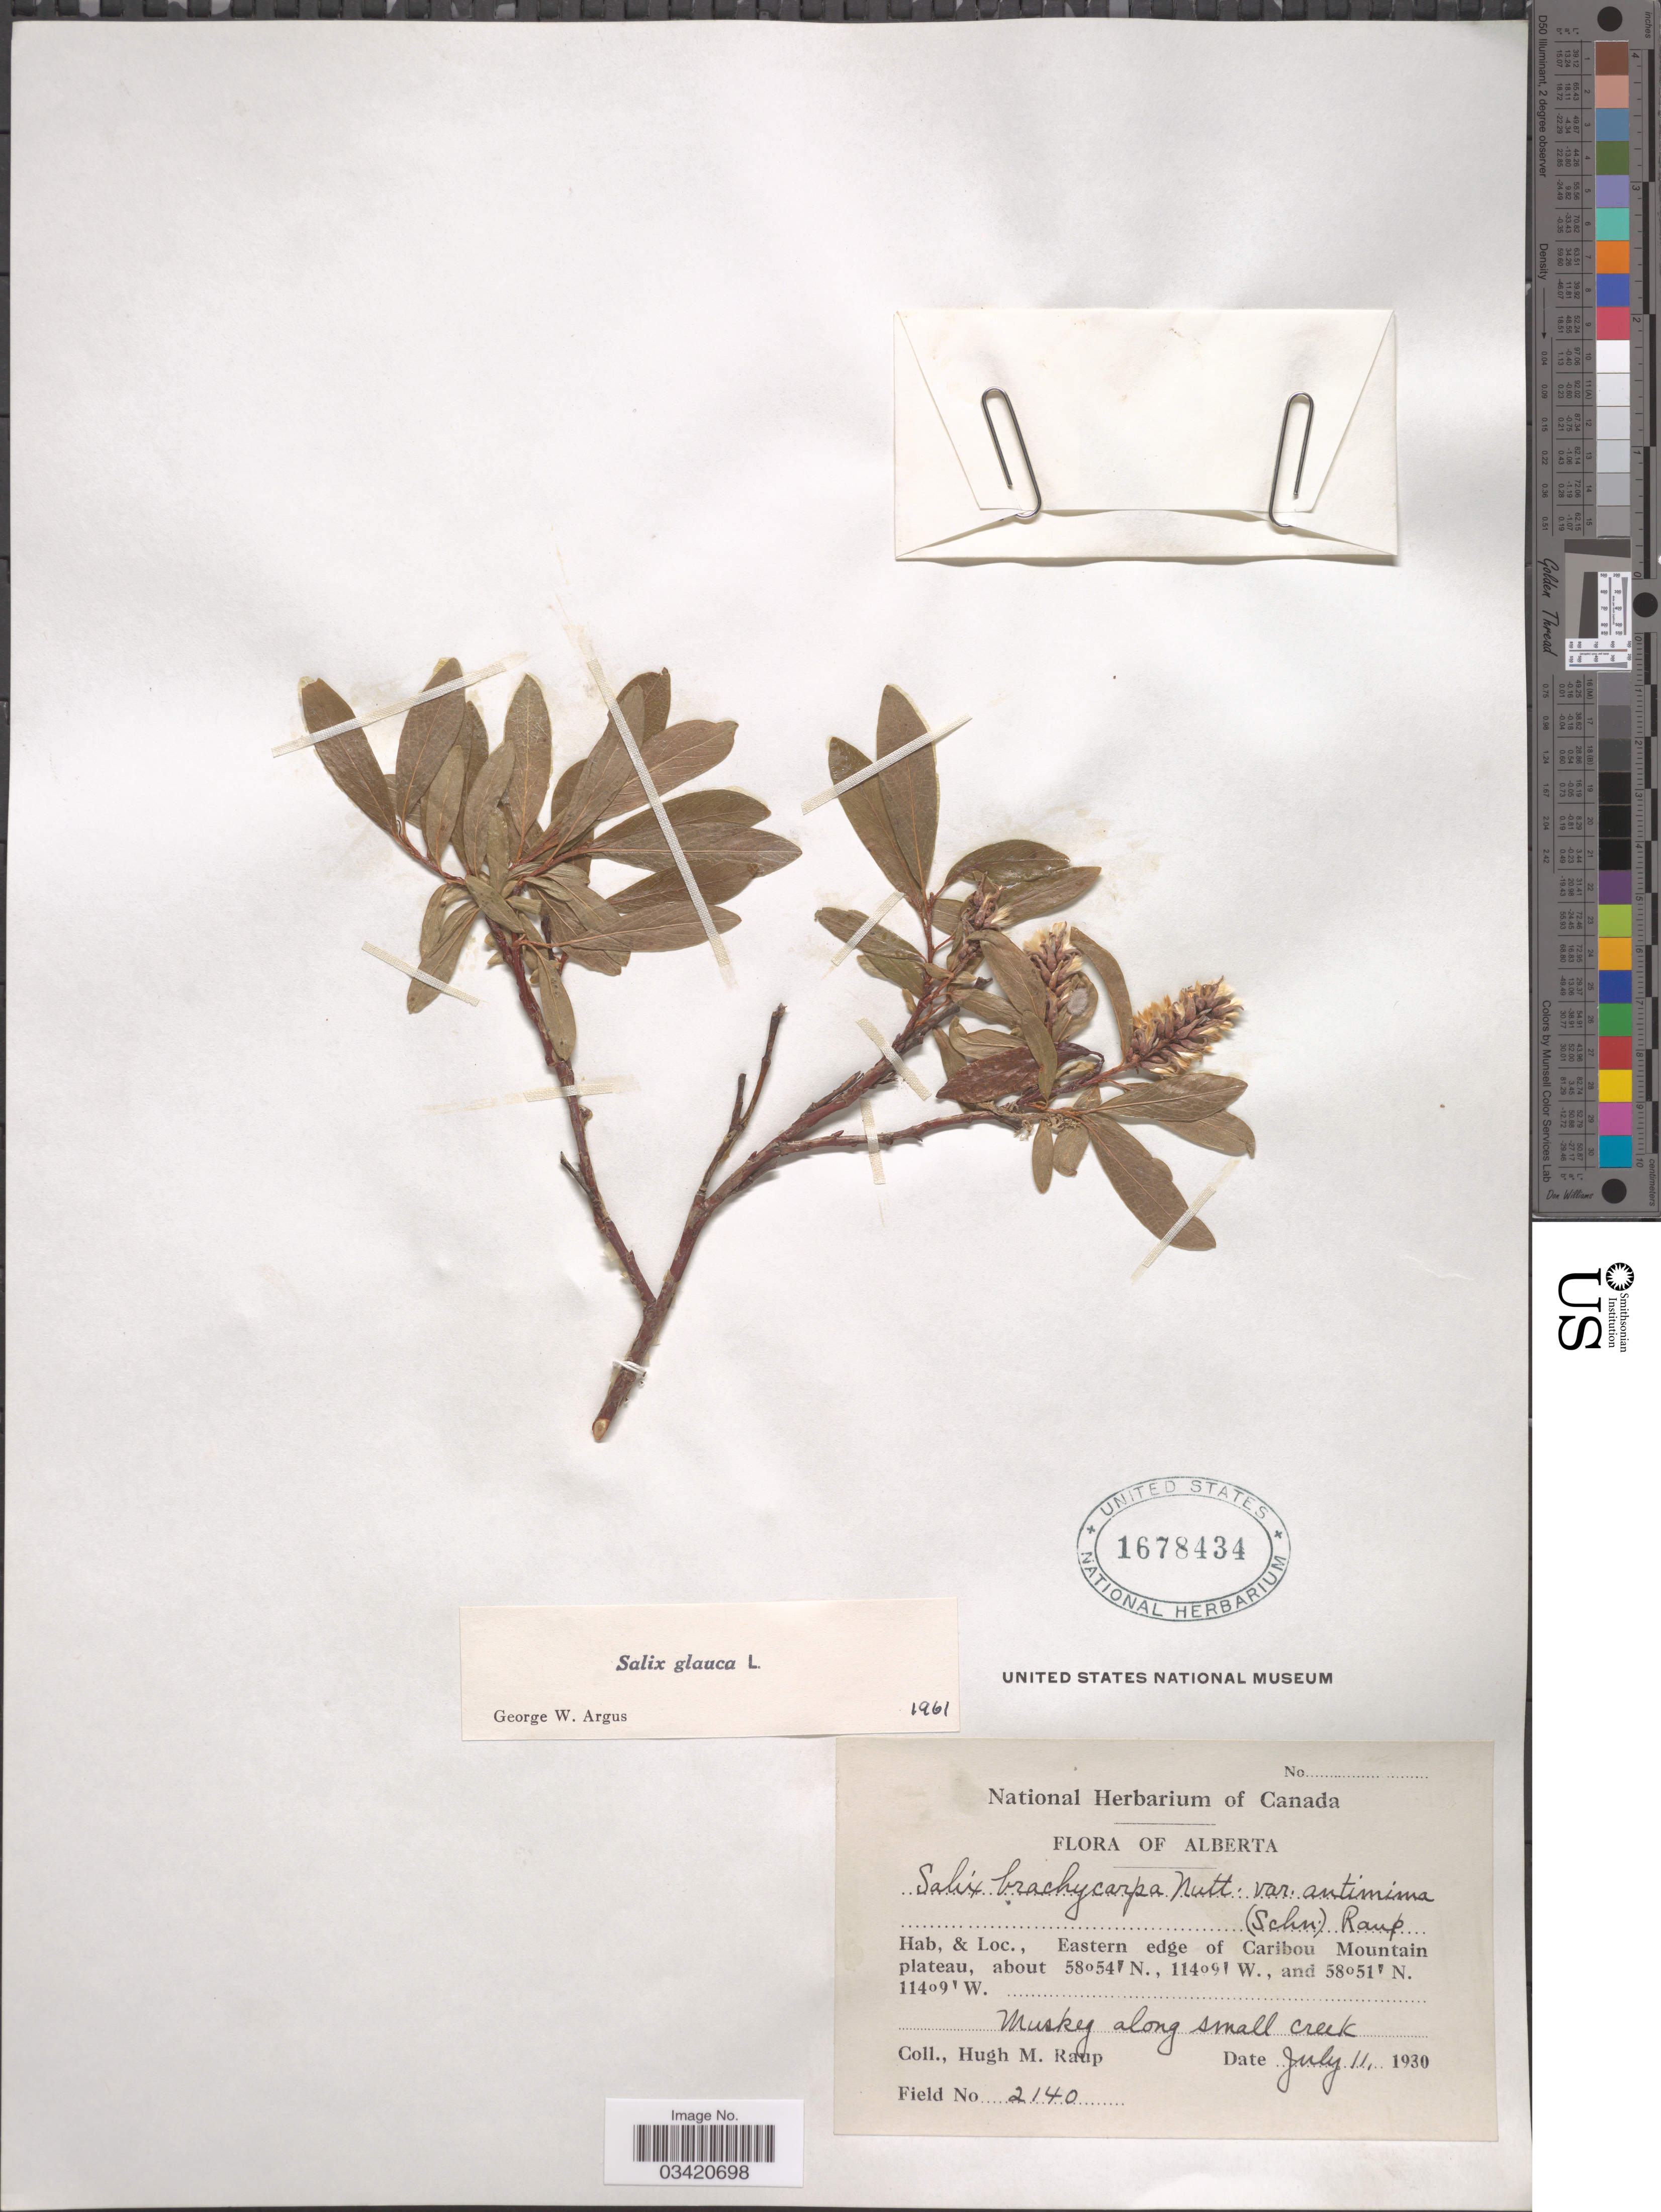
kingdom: Plantae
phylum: Tracheophyta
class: Magnoliopsida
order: Malpighiales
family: Salicaceae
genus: Salix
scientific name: Salix glauca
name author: L.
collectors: H. Raup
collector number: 2140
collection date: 1930-07-11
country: Canada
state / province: Alberta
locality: Eastern edge of Caribou Mountain plateau.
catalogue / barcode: US 1678434